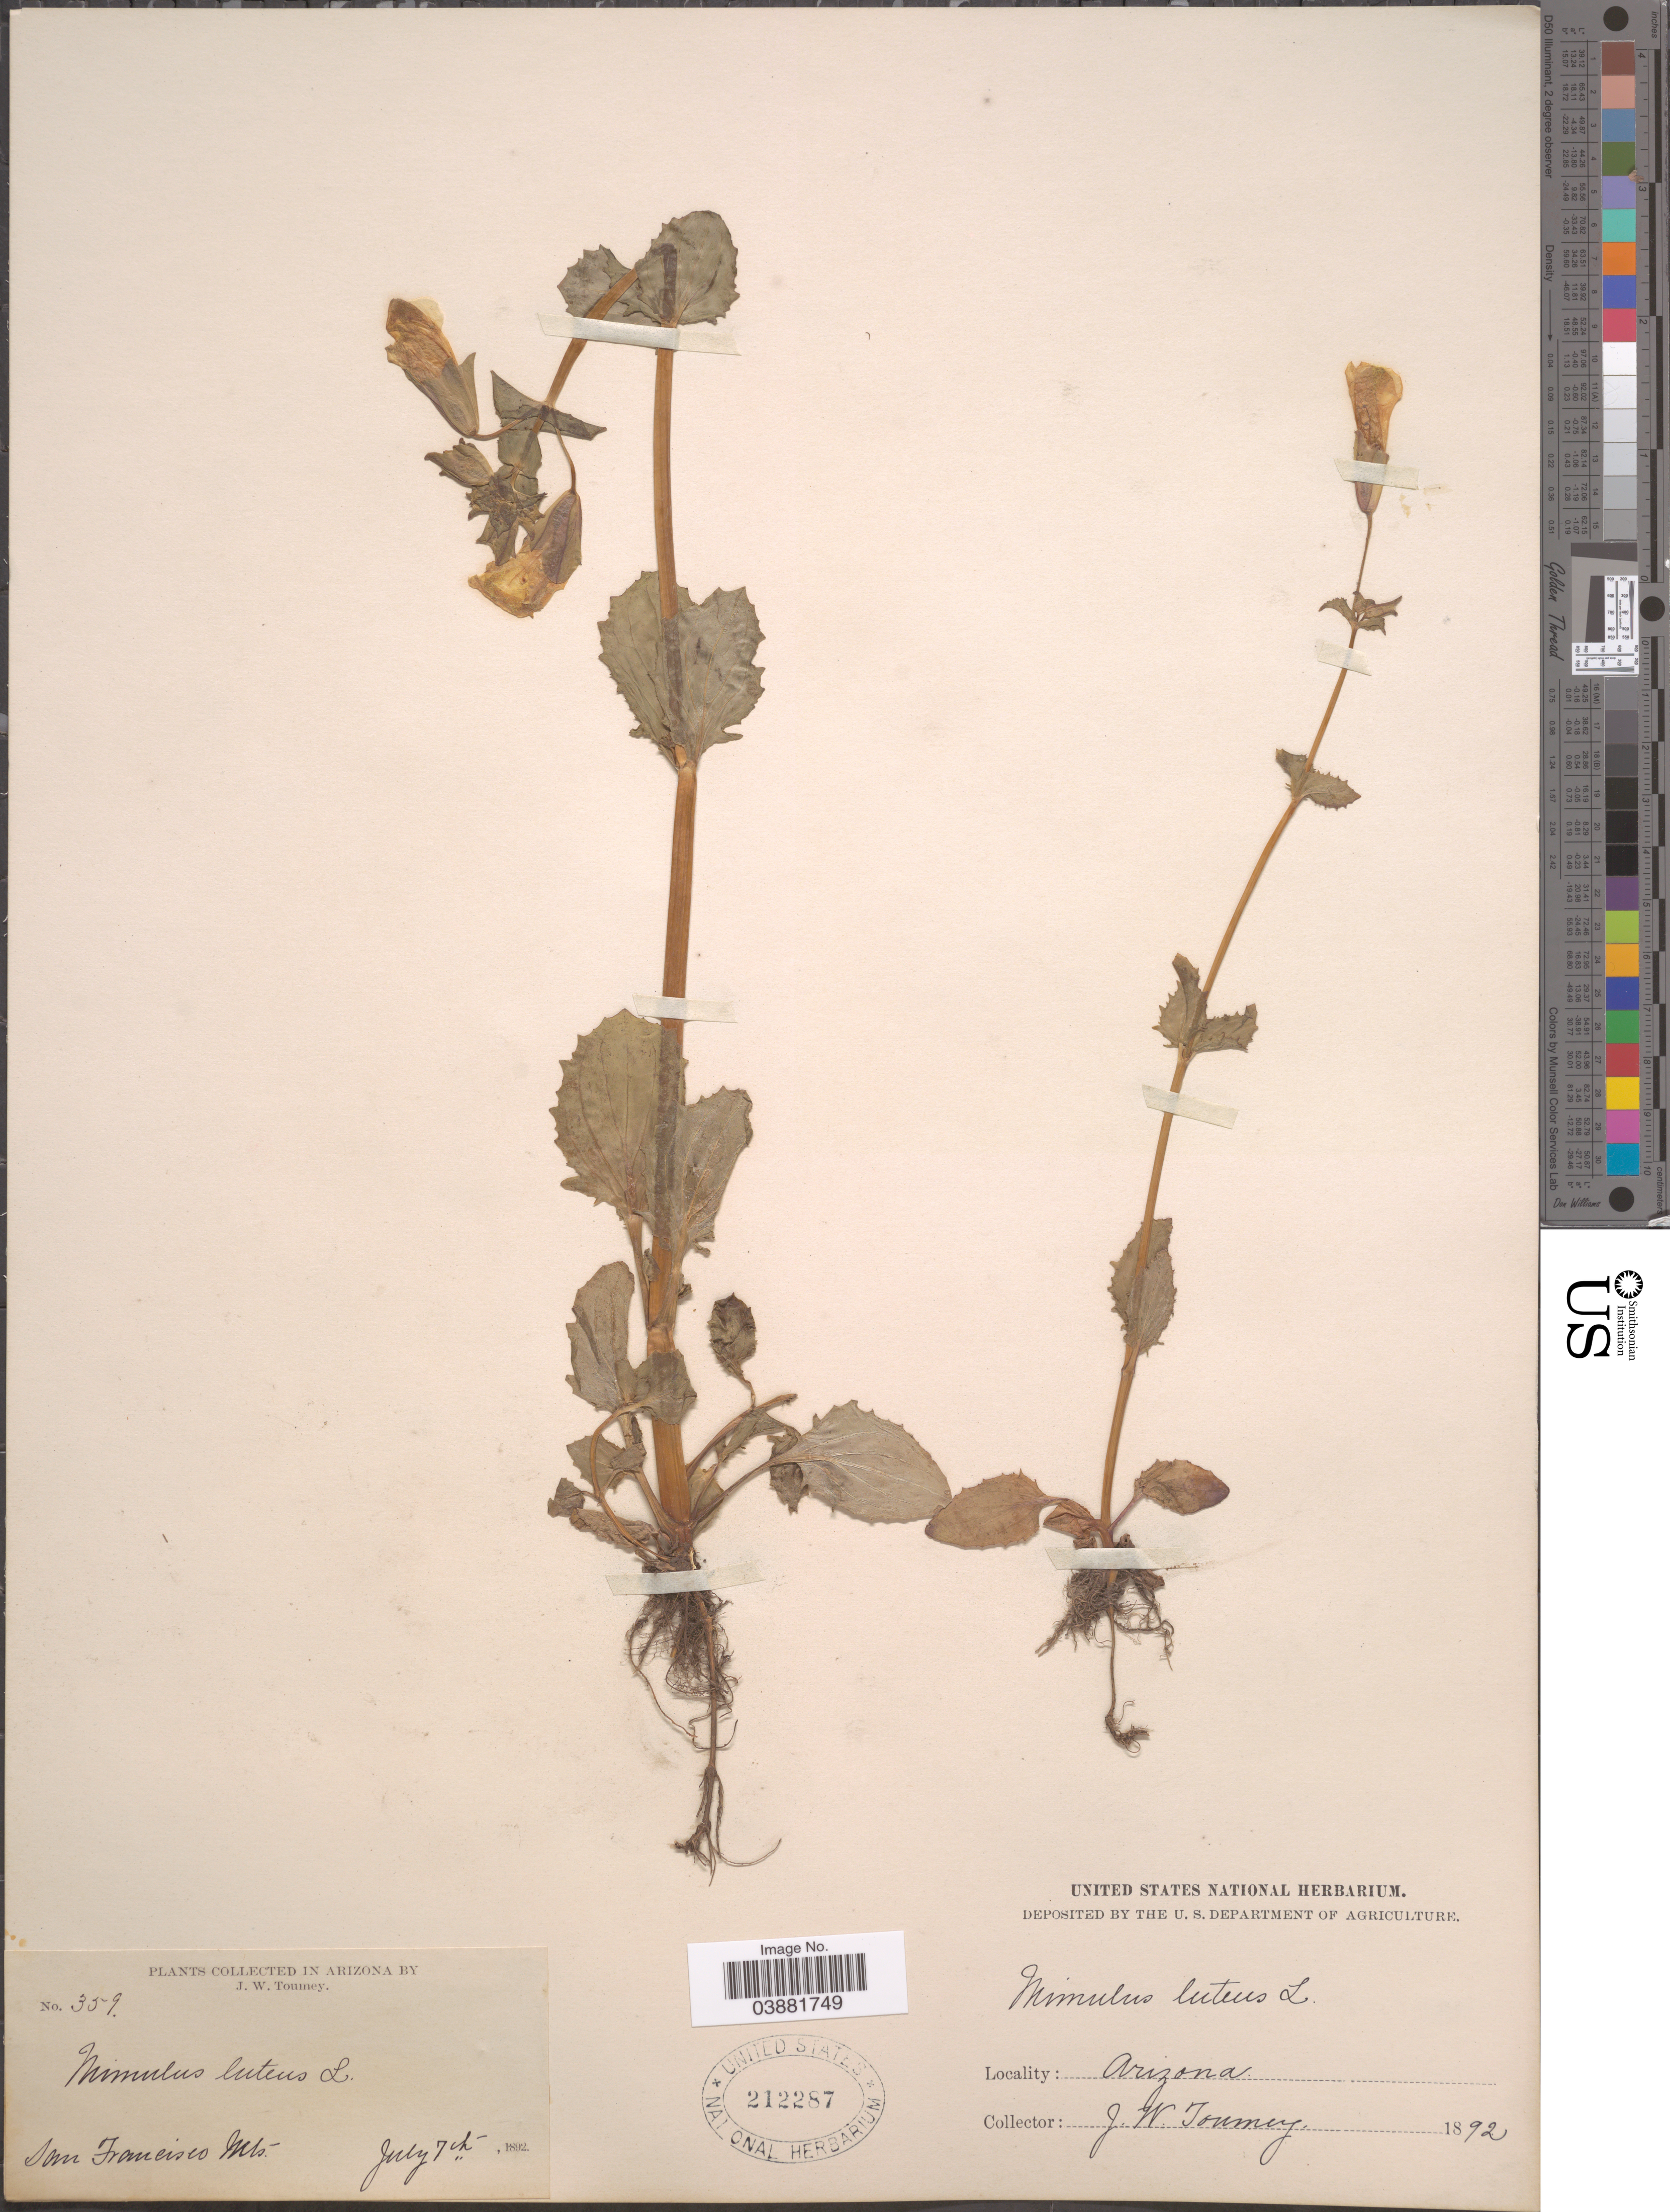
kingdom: Plantae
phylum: Tracheophyta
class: Magnoliopsida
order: Lamiales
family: Phrymaceae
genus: Mimulus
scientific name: Mimulus guttatus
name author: DC.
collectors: J. W. Toumey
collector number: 359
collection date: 1892-07-07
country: United States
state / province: Arizona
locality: San Francisco Mts.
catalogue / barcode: US 212287